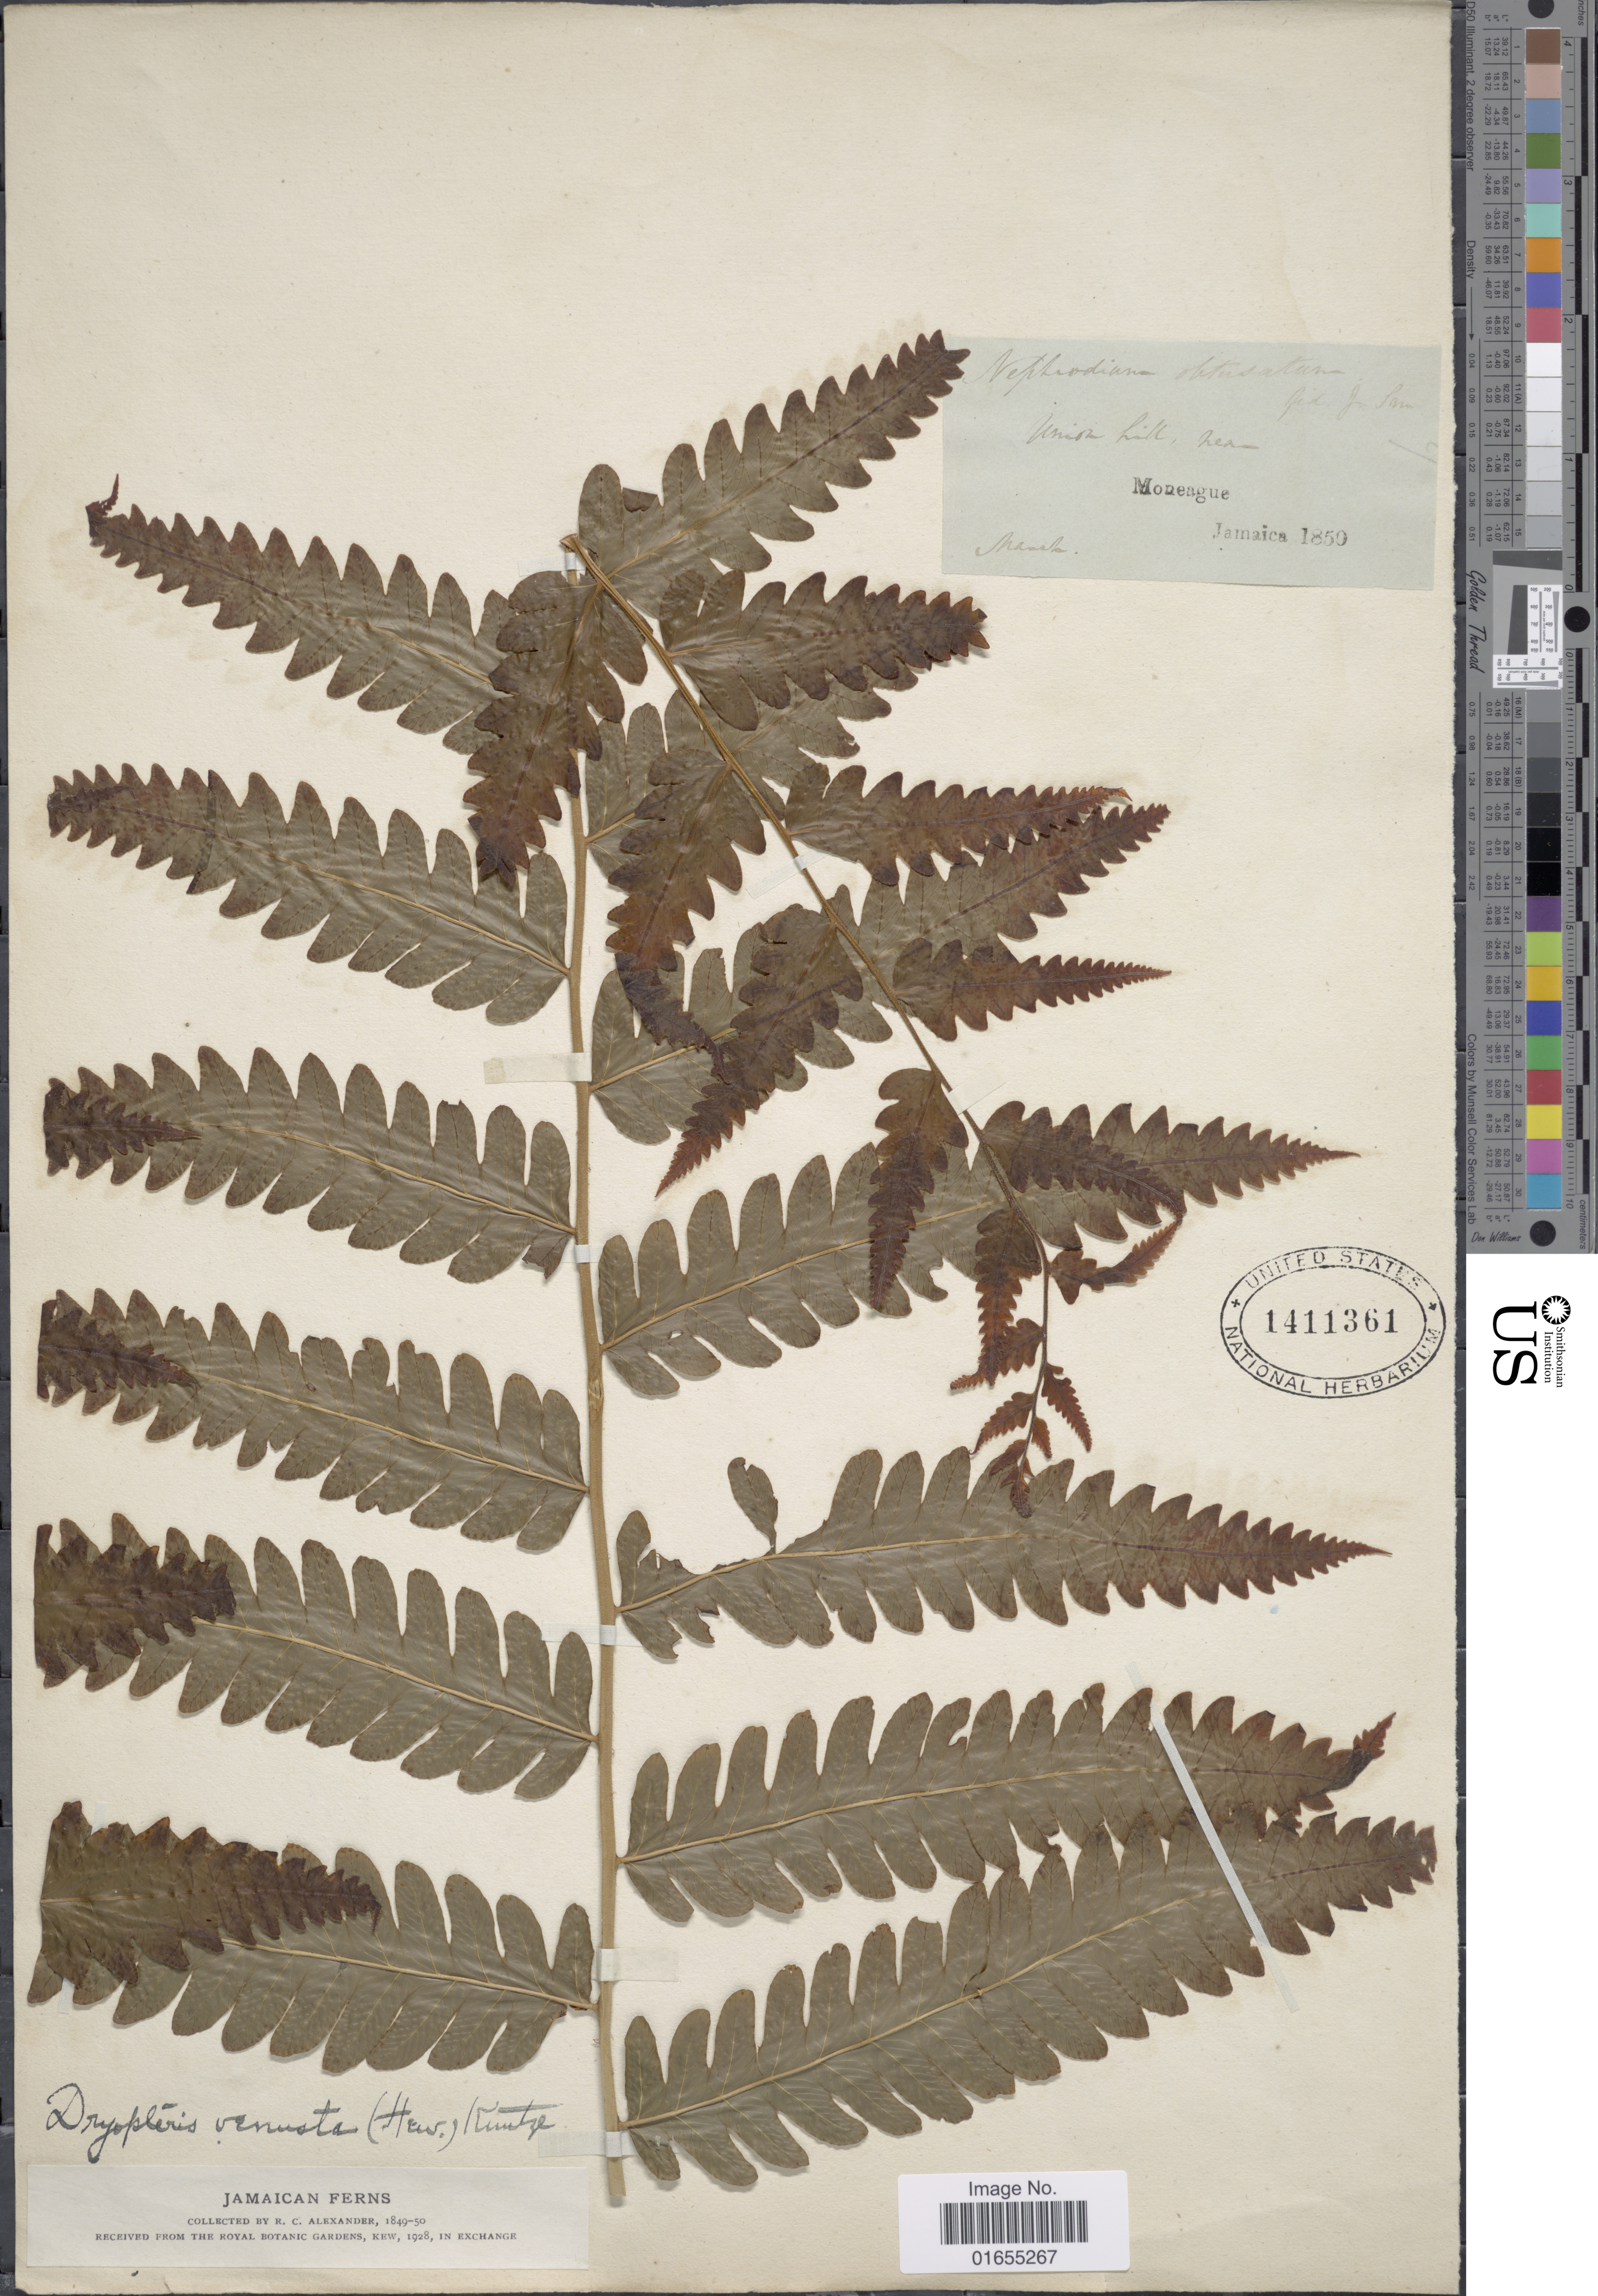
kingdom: Plantae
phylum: Tracheophyta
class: Polypodiopsida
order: Polypodiales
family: Thelypteridaceae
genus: Goniopteris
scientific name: Goniopteris venusta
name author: (Heward) Pic. Serm.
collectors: R. C. Alexander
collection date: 1850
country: Jamaica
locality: Union Hill, near Moneague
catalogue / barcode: US 1411361